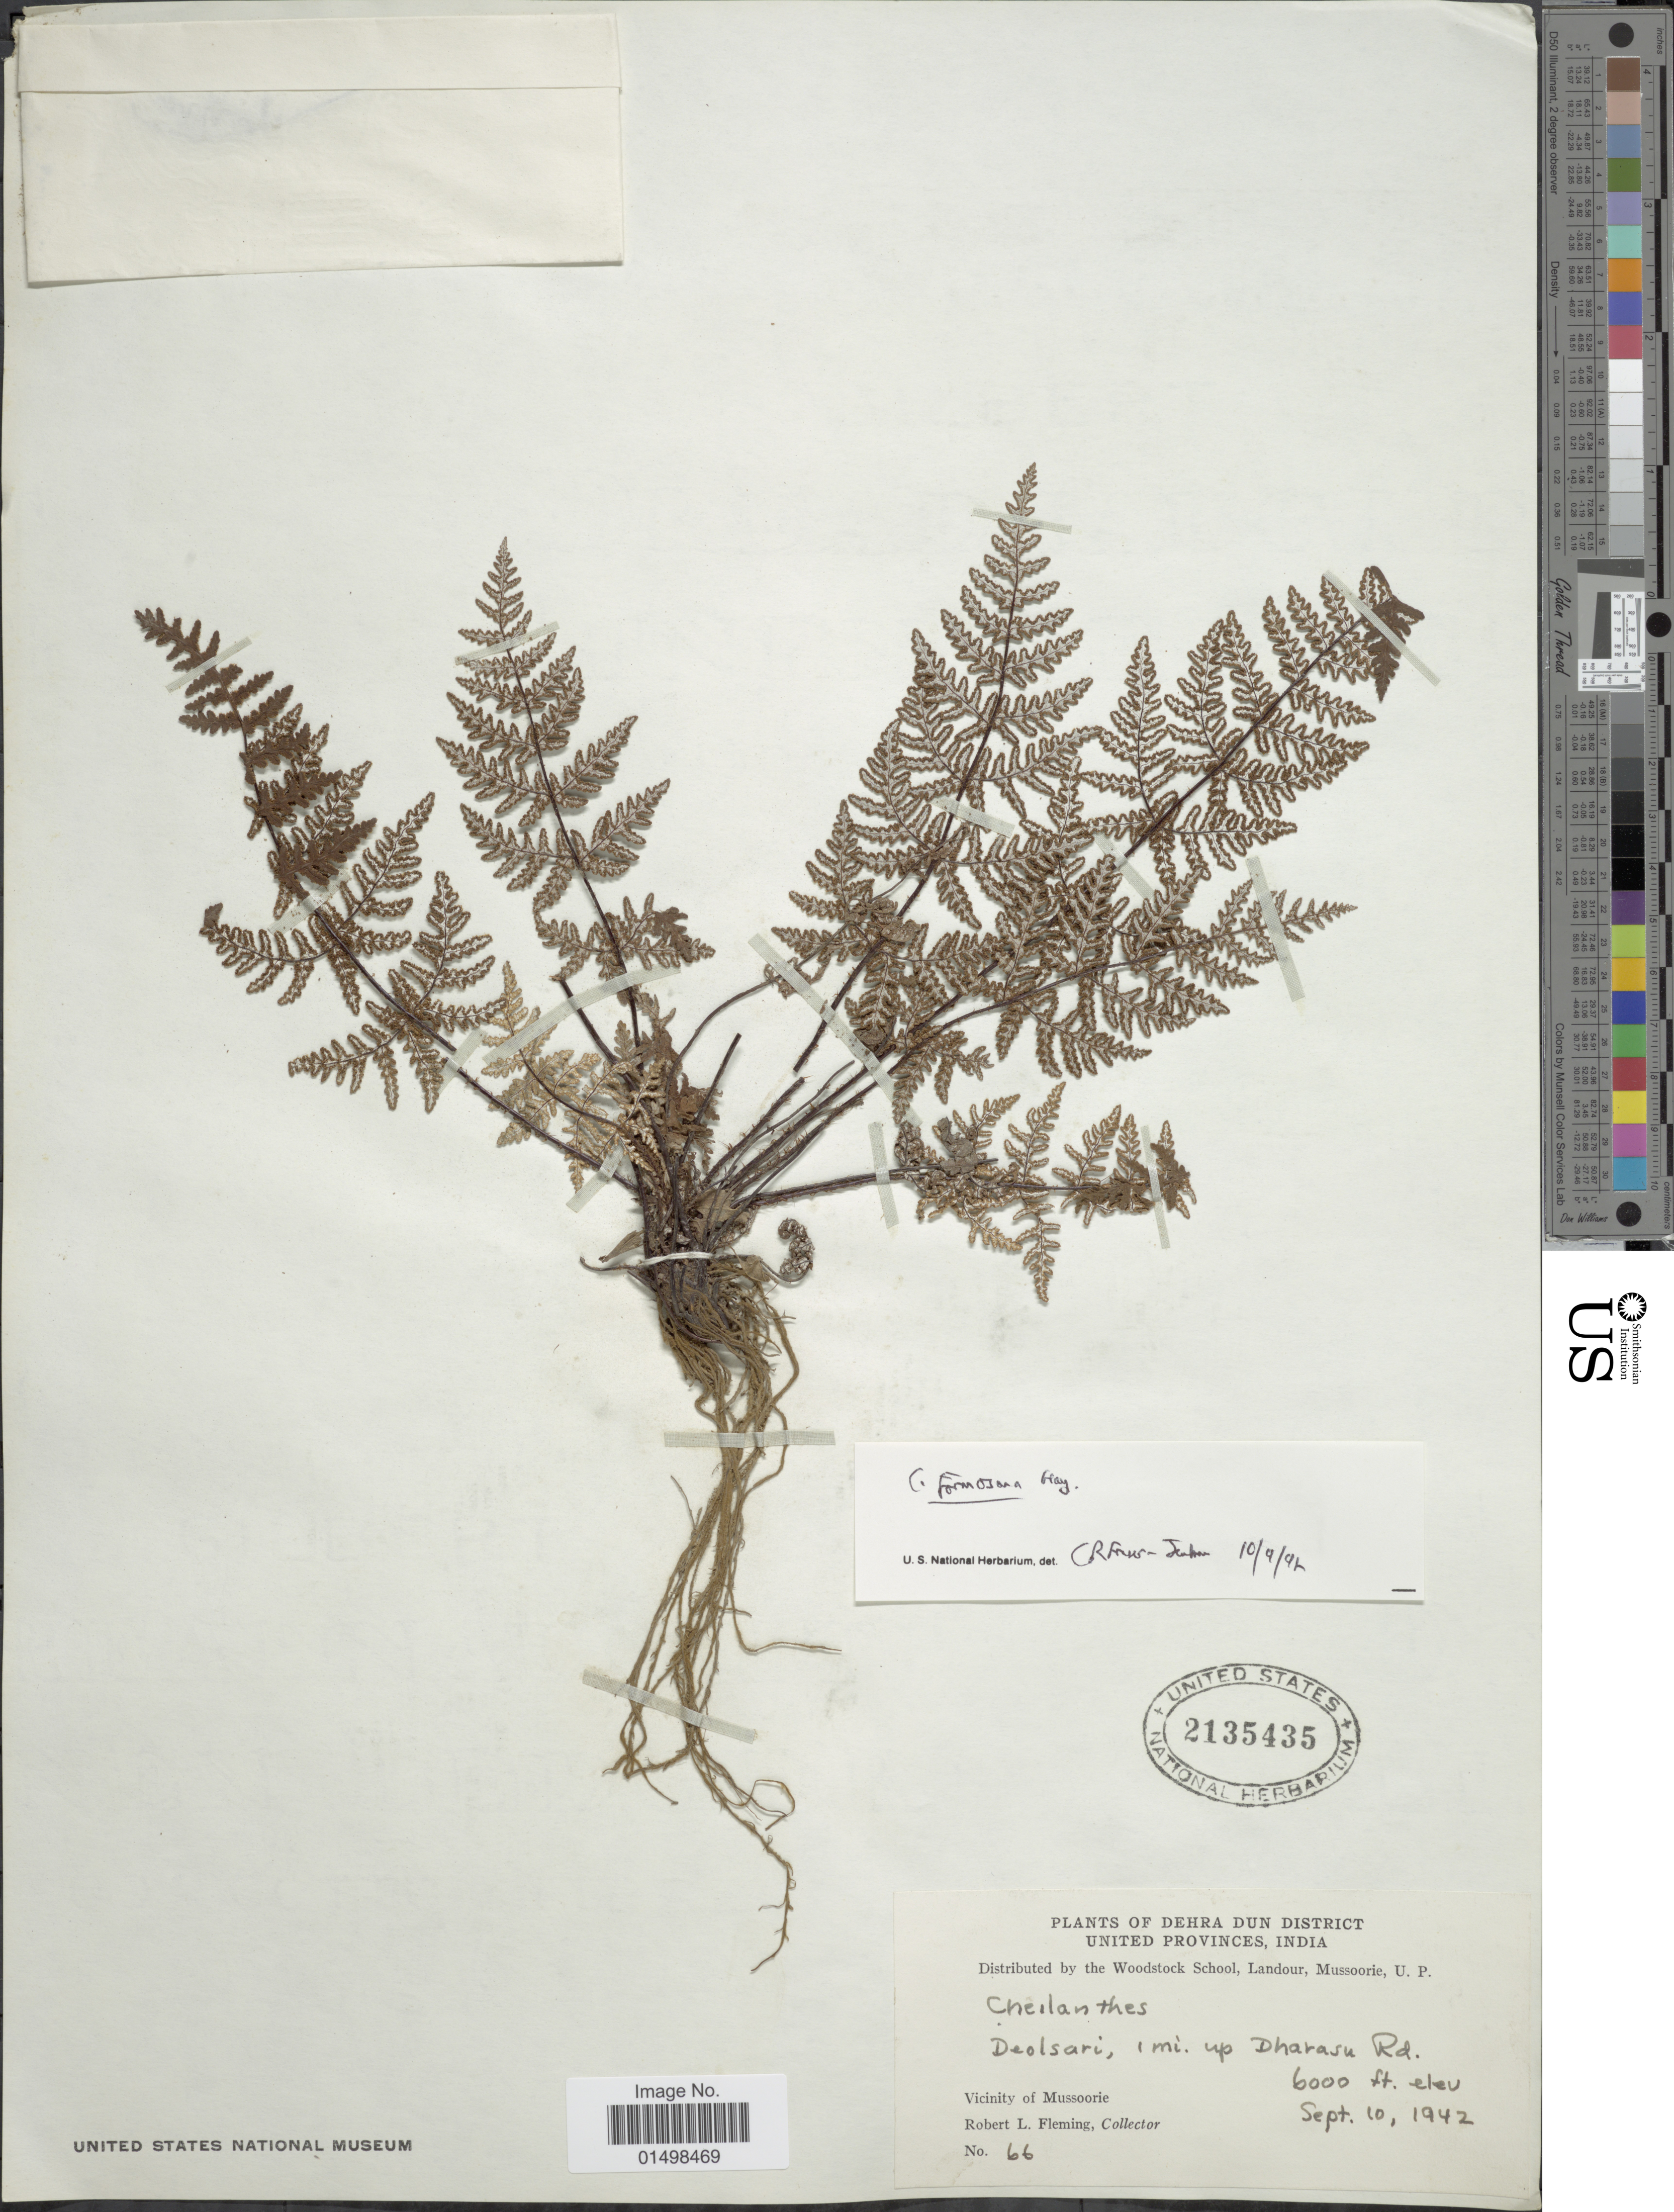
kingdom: Plantae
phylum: Tracheophyta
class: Polypodiopsida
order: Polypodiales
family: Pteridaceae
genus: Aleuritopteris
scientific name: Aleuritopteris anceps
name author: (Blanf.) Panigrahi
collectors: R. Fleming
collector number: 66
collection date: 1942-09-10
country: India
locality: Plants of Dehra Dun District United Provinces, India. Deolsari, 1 ml. up Dharasu Rd. Vicinity of Mussoorie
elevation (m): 1829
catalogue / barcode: US 2135435